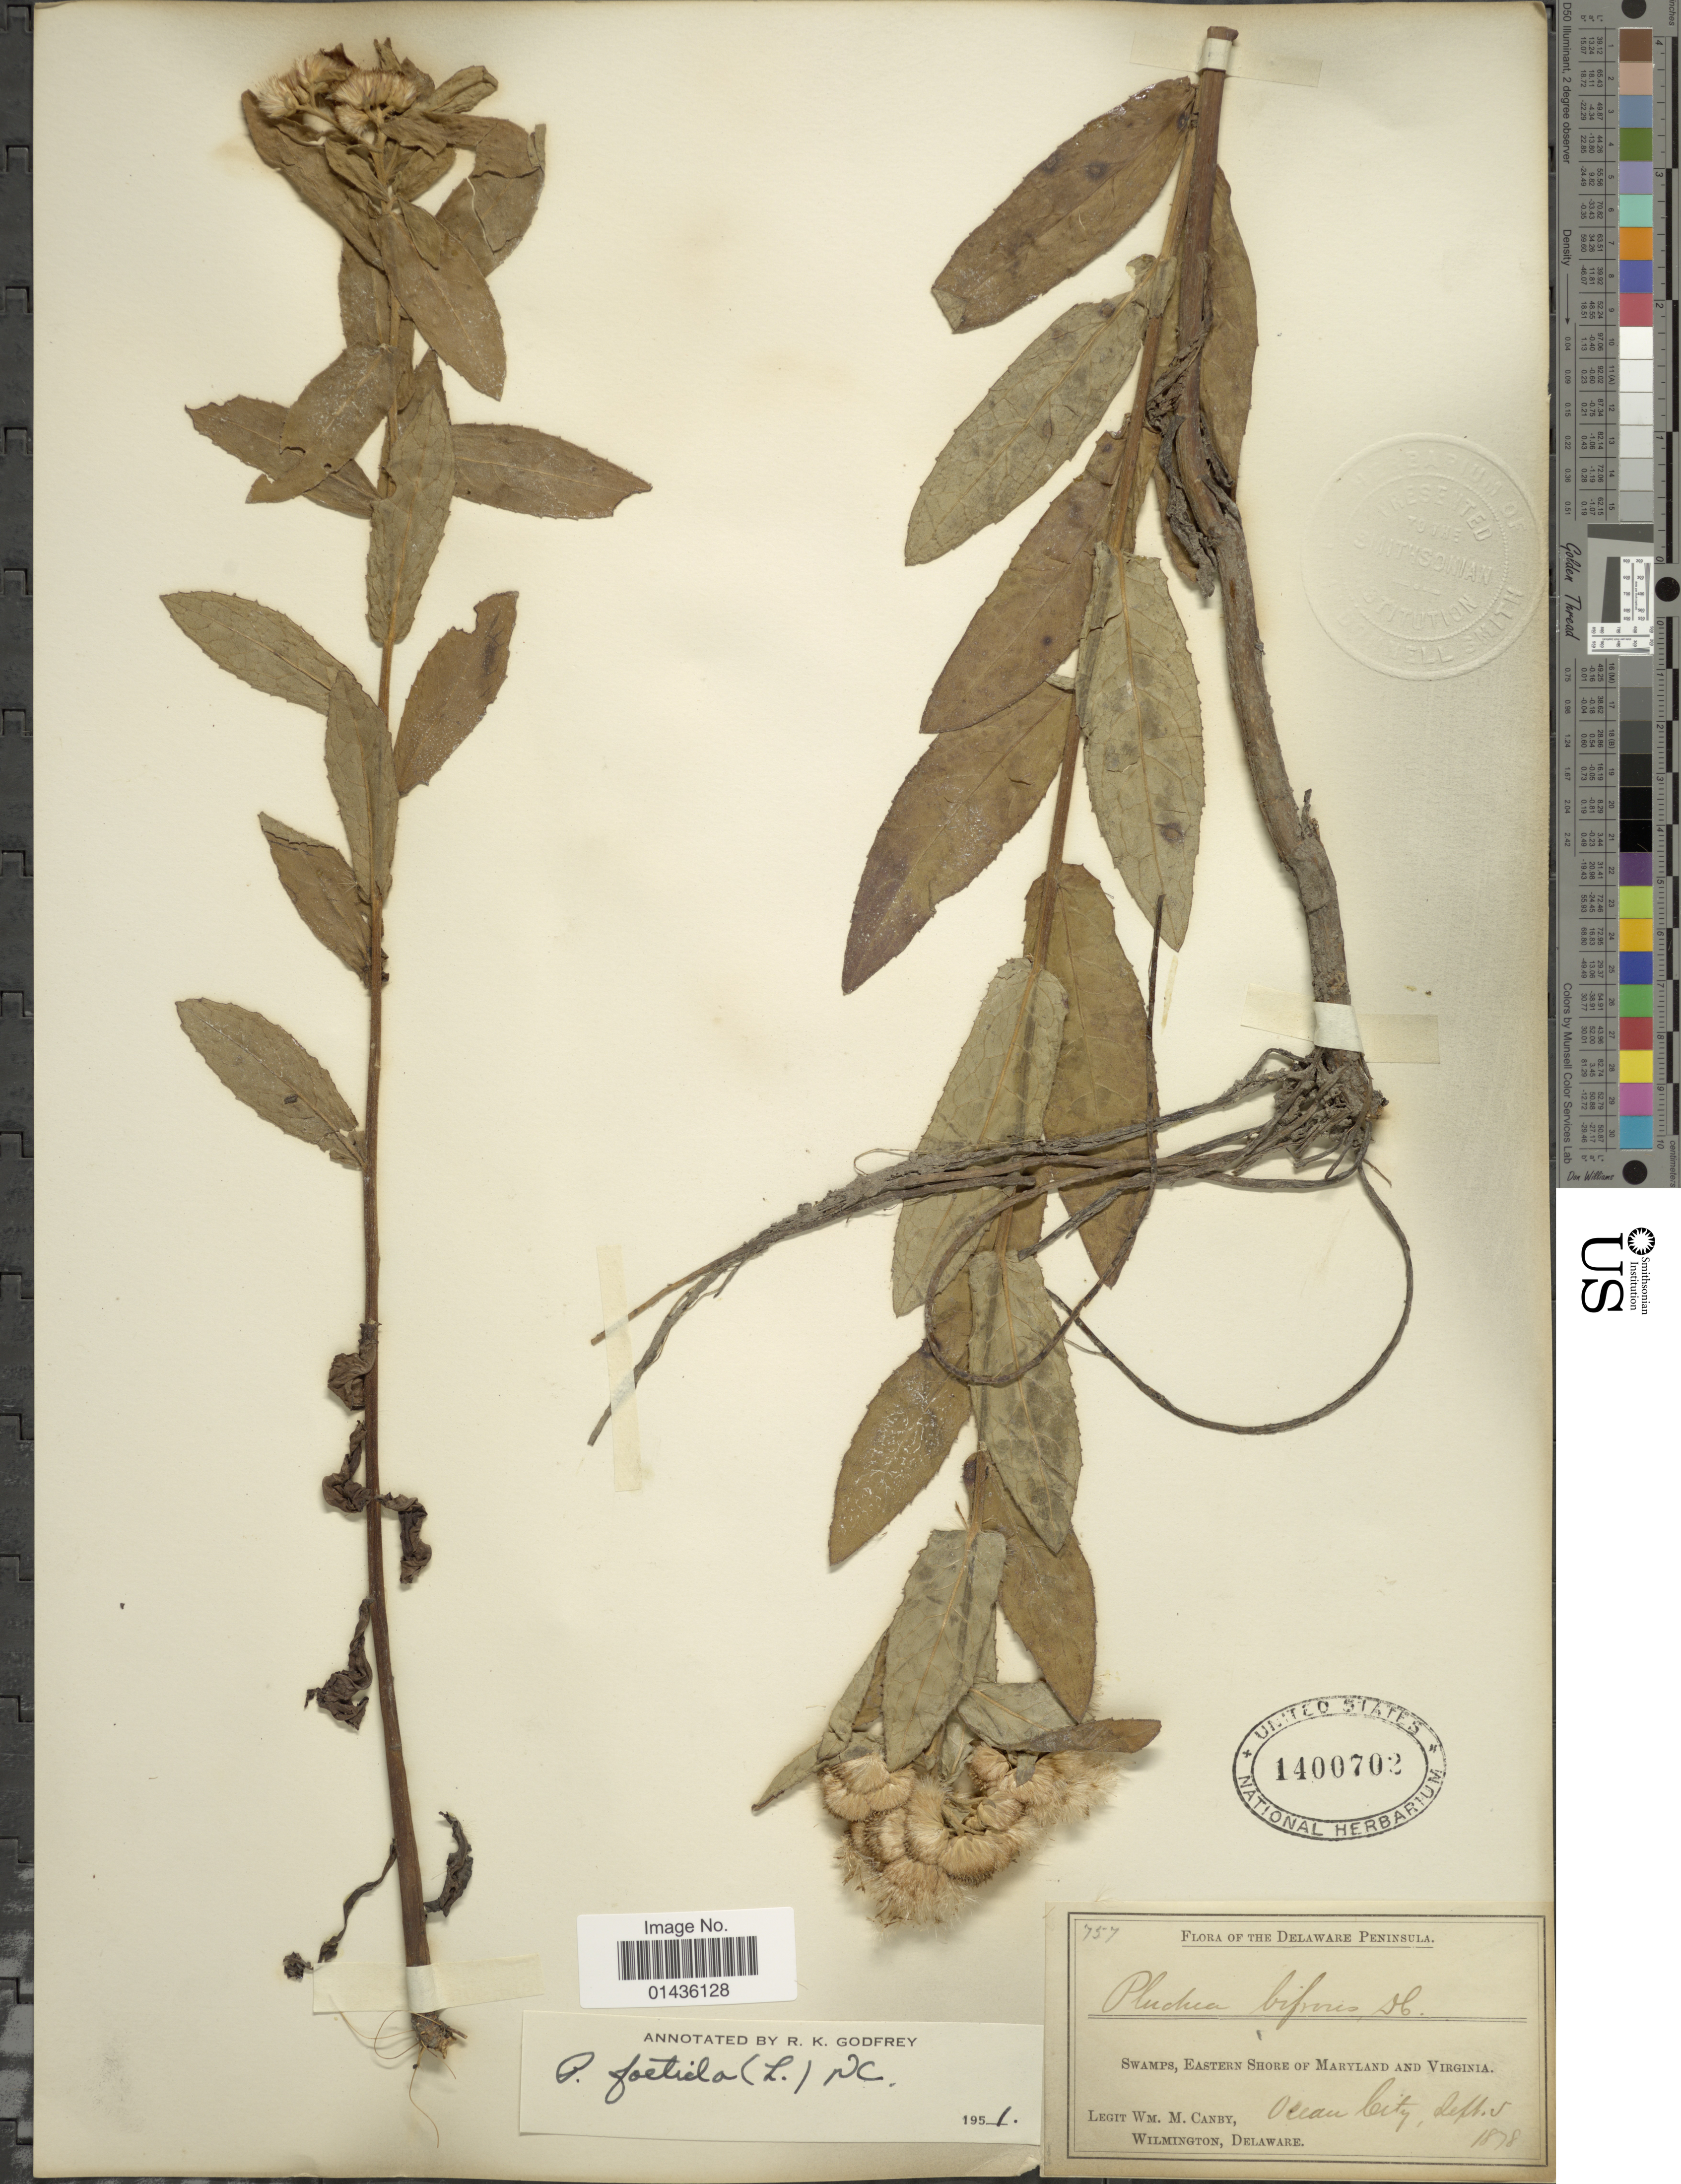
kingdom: Plantae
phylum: Tracheophyta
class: Magnoliopsida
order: Asterales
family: Asteraceae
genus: Pluchea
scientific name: Pluchea foetida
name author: (L.) DC.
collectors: W. M. Canby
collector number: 757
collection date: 1878-09-05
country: United States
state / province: Maryland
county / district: Worcester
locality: Delaware Peninsula, eastern Shore of Maryland and Virginia, Ocean City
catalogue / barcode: US 1400702